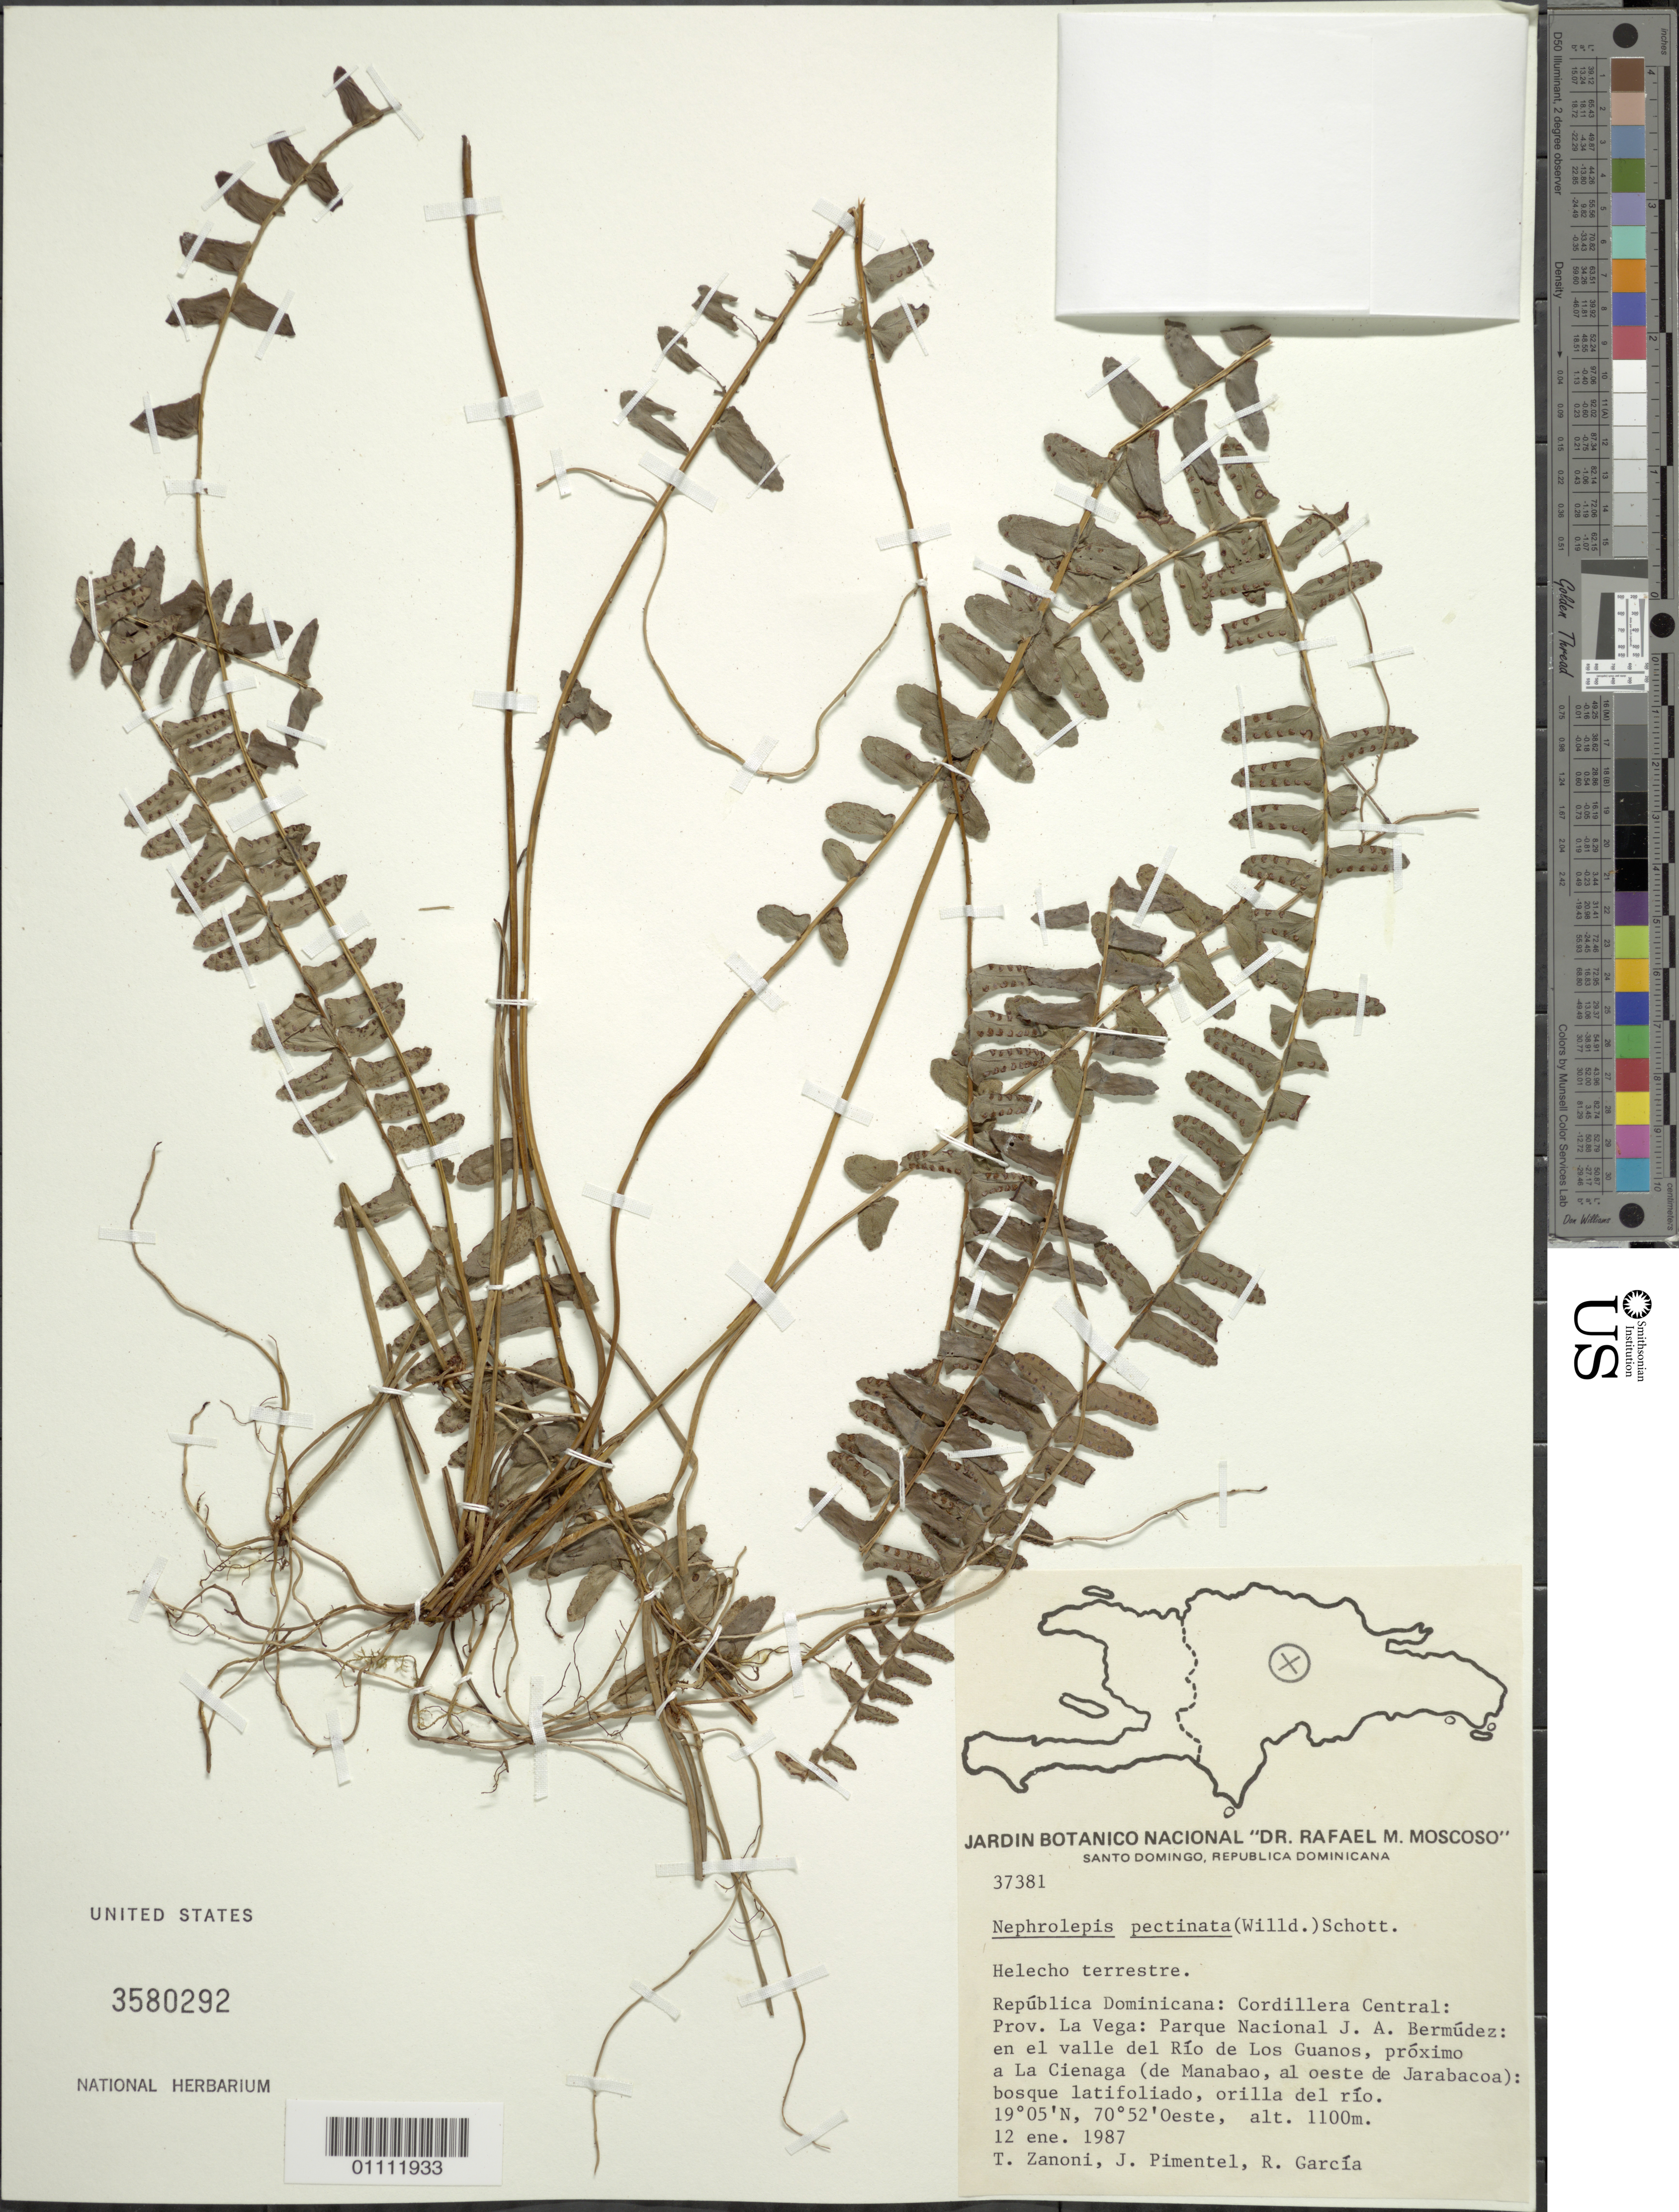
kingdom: Plantae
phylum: Tracheophyta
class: Polypodiopsida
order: Polypodiales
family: Nephrolepidaceae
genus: Nephrolepis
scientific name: Nephrolepis rivularis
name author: (Vahl) Mett. ex Krug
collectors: T. A. Zanoni, J. Pimentel & R. G. García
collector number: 37381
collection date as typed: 12 Jan 1987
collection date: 1987-01-12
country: Dominican Republic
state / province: La Vega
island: Hispaniola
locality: Cordillera Central, Parque Nacional J.A. Bermúdez, en el valle del Río de Los Guanos, próximo a La Cienaga (de Manabao, al oeste de Jarabacoa)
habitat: Bosque latifoliado, orilla del río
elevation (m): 1100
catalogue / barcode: US 3580292